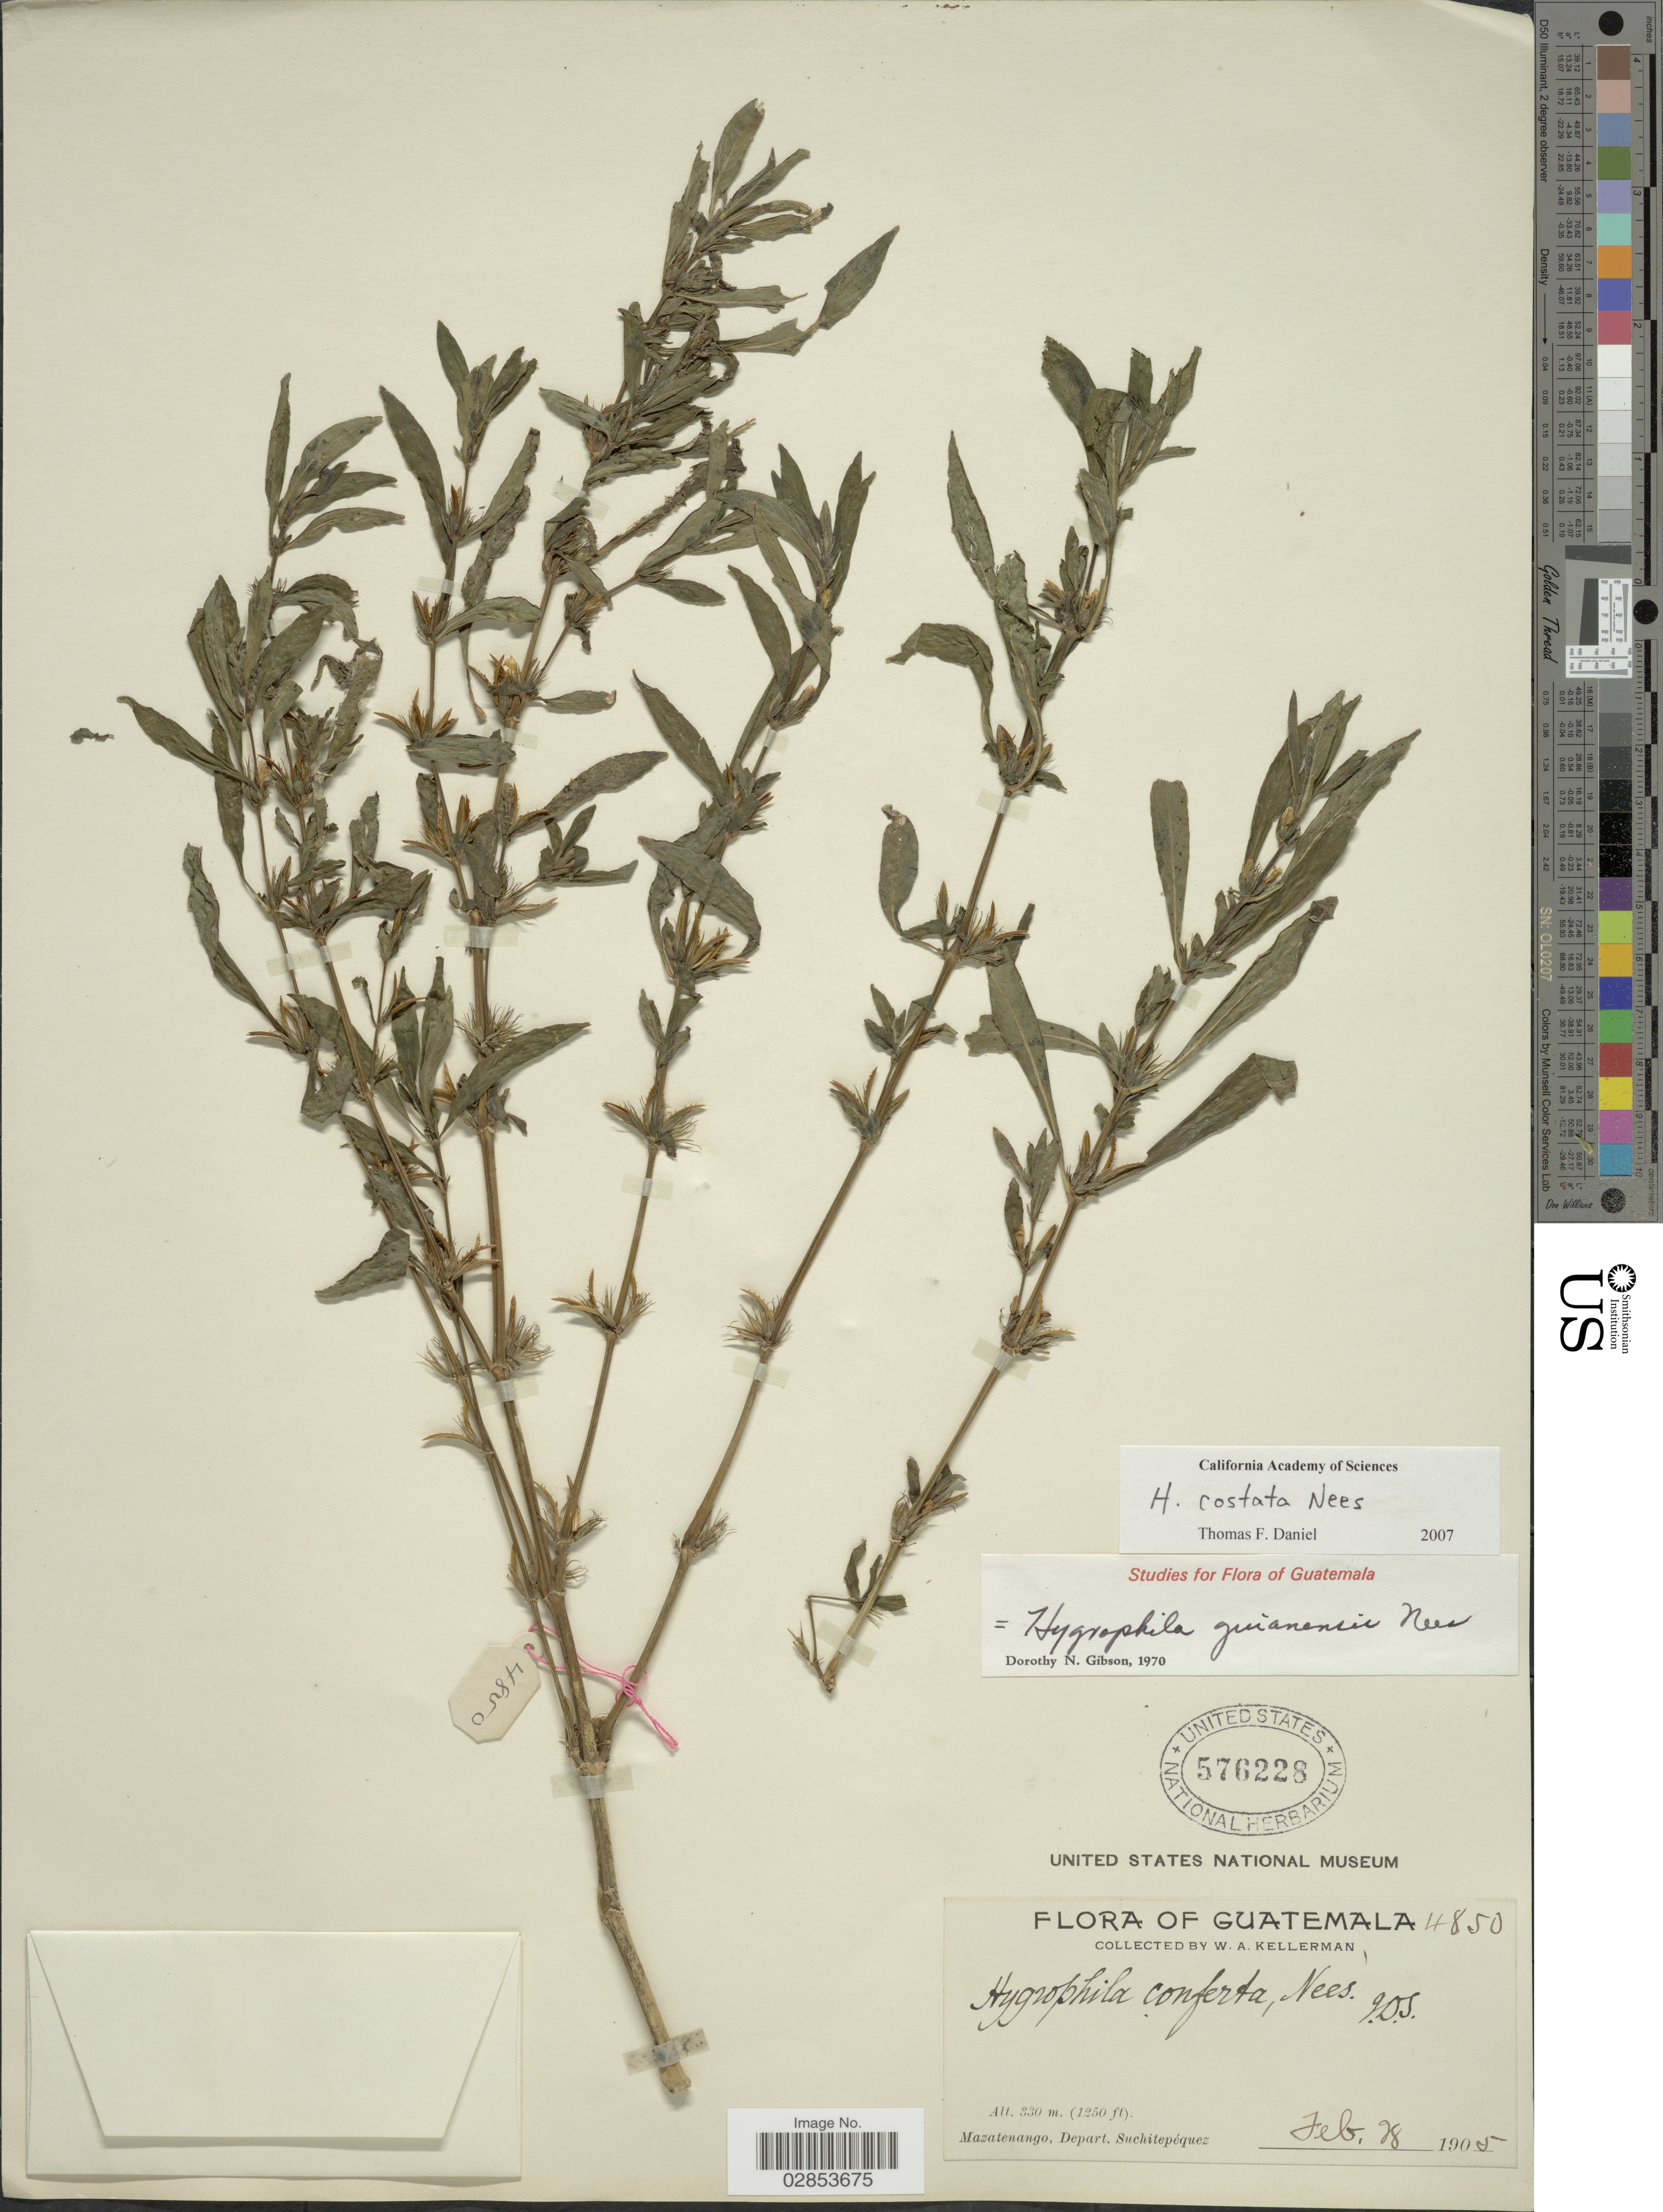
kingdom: Plantae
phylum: Tracheophyta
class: Magnoliopsida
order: Lamiales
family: Acanthaceae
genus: Hygrophila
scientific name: Hygrophila costata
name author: Nees & T. Nees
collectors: W. Kellerman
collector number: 4850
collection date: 1905-02-28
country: Guatemala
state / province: Suchitepéquez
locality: Mazatenango, Depart. Suchitepéquez.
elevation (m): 330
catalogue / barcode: US 576228